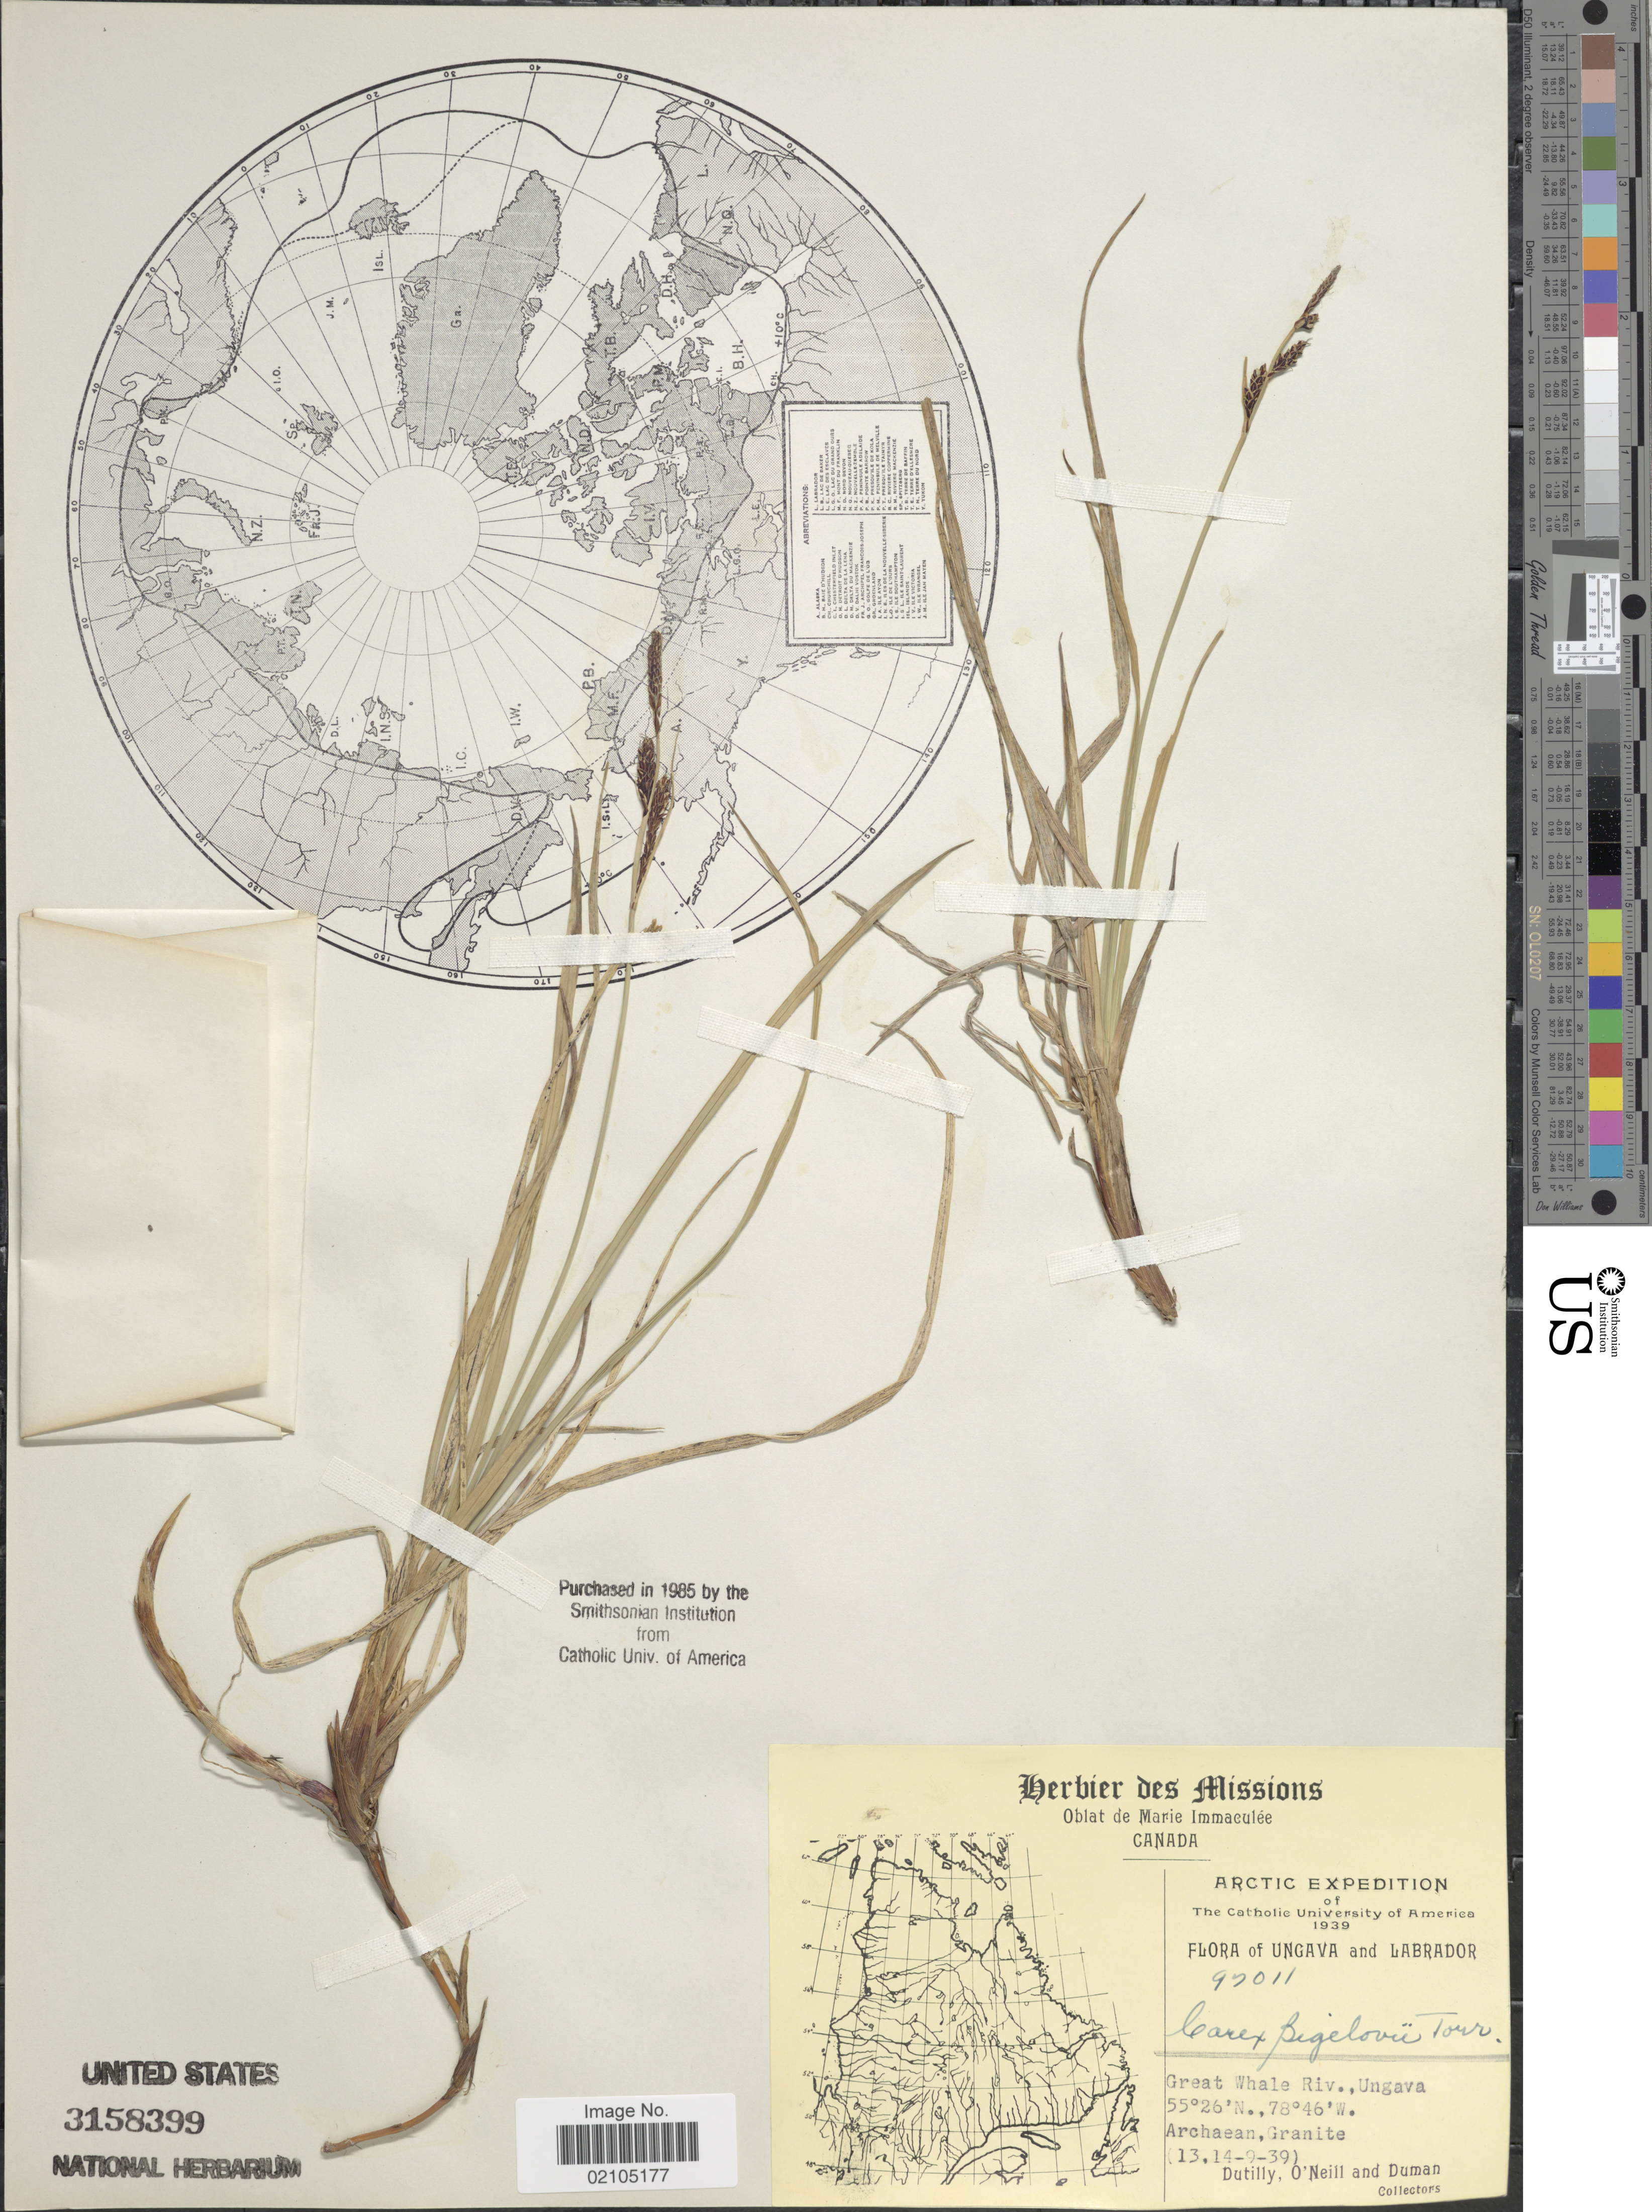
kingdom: Plantae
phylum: Tracheophyta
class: Liliopsida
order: Poales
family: Cyperaceae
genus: Carex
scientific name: Carex bigelowii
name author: Torr. ex Schwein.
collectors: -. Dutilly, -. O'Neill & -. Duman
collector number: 97011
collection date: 1939-09-13/1939-09-14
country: Canada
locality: Arctic. Great Whale Riv., Ungava. Archaean, Granite.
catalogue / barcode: US 3158399